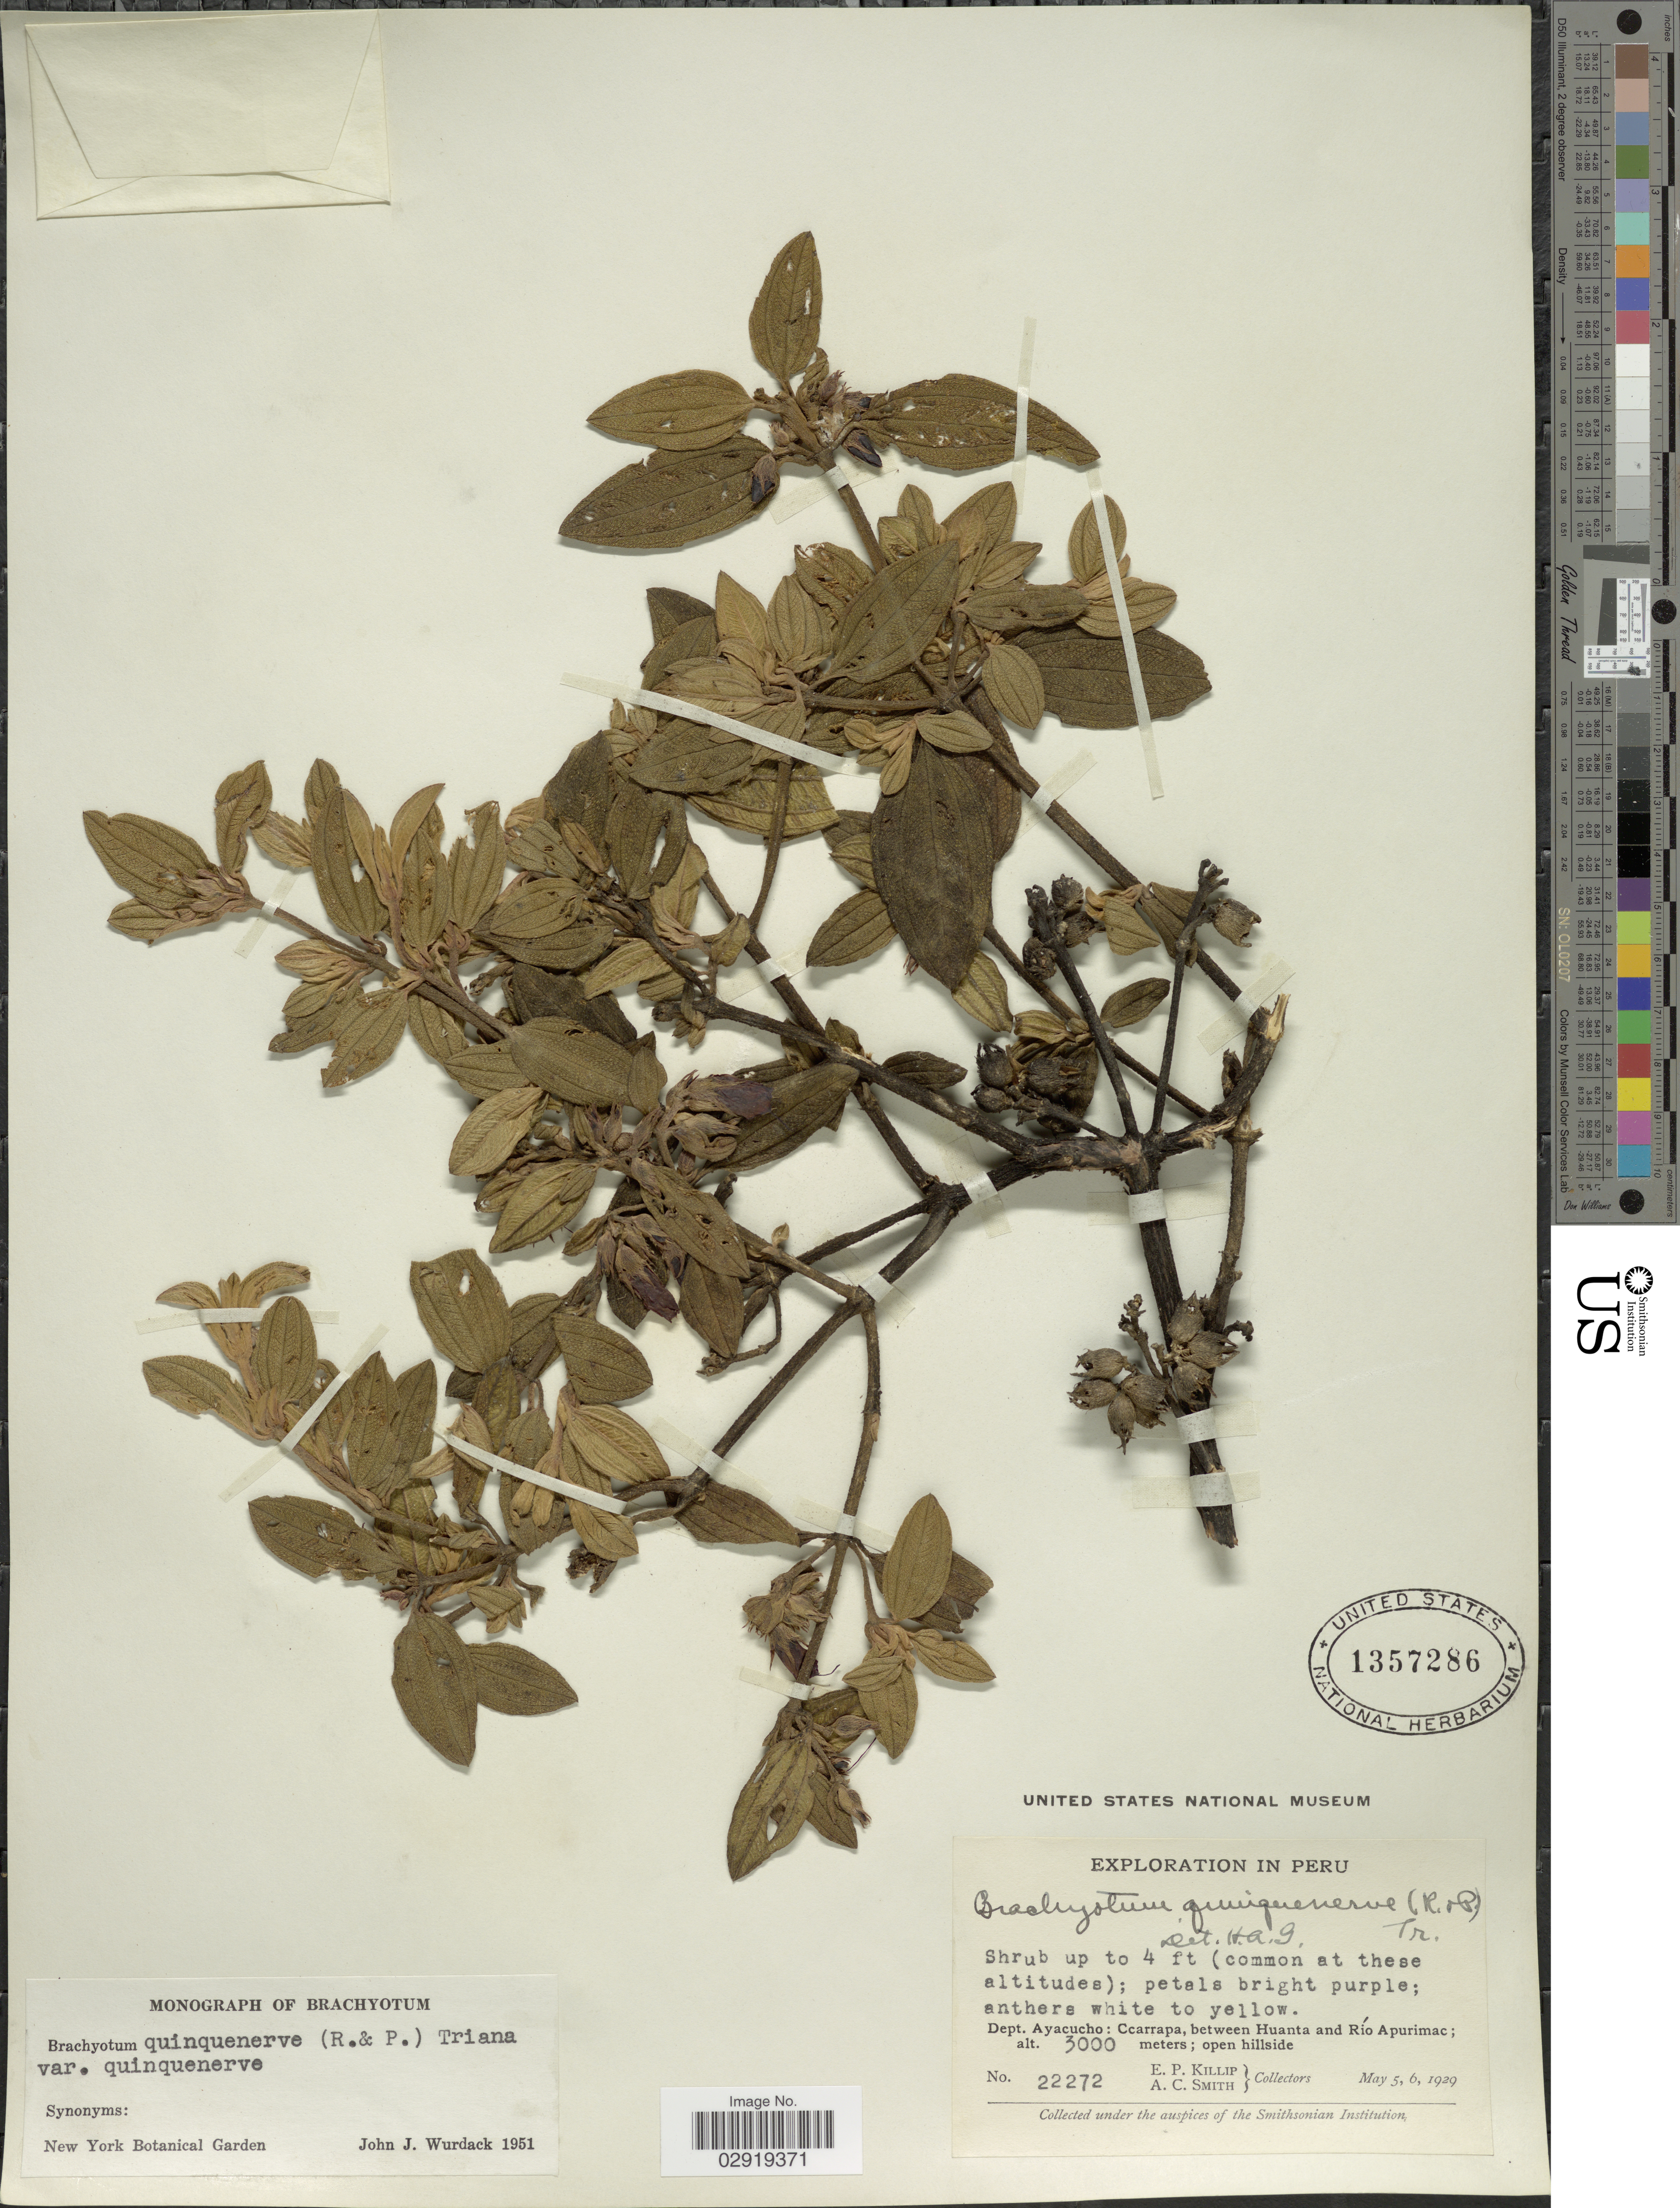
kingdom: Plantae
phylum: Tracheophyta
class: Magnoliopsida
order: Myrtales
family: Melastomataceae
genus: Brachyotum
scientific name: Brachyotum quinquenerve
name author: (Ruiz & Pav.) Triana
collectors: E. P. Killip & A. C. Smith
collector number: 22272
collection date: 1929-05-05/1929-05-06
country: Peru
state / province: Ayacucho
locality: Dept. Ayacucho: Ccarrapa, between Huanta and Río Apurimac.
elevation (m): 3000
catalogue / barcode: US 1357286